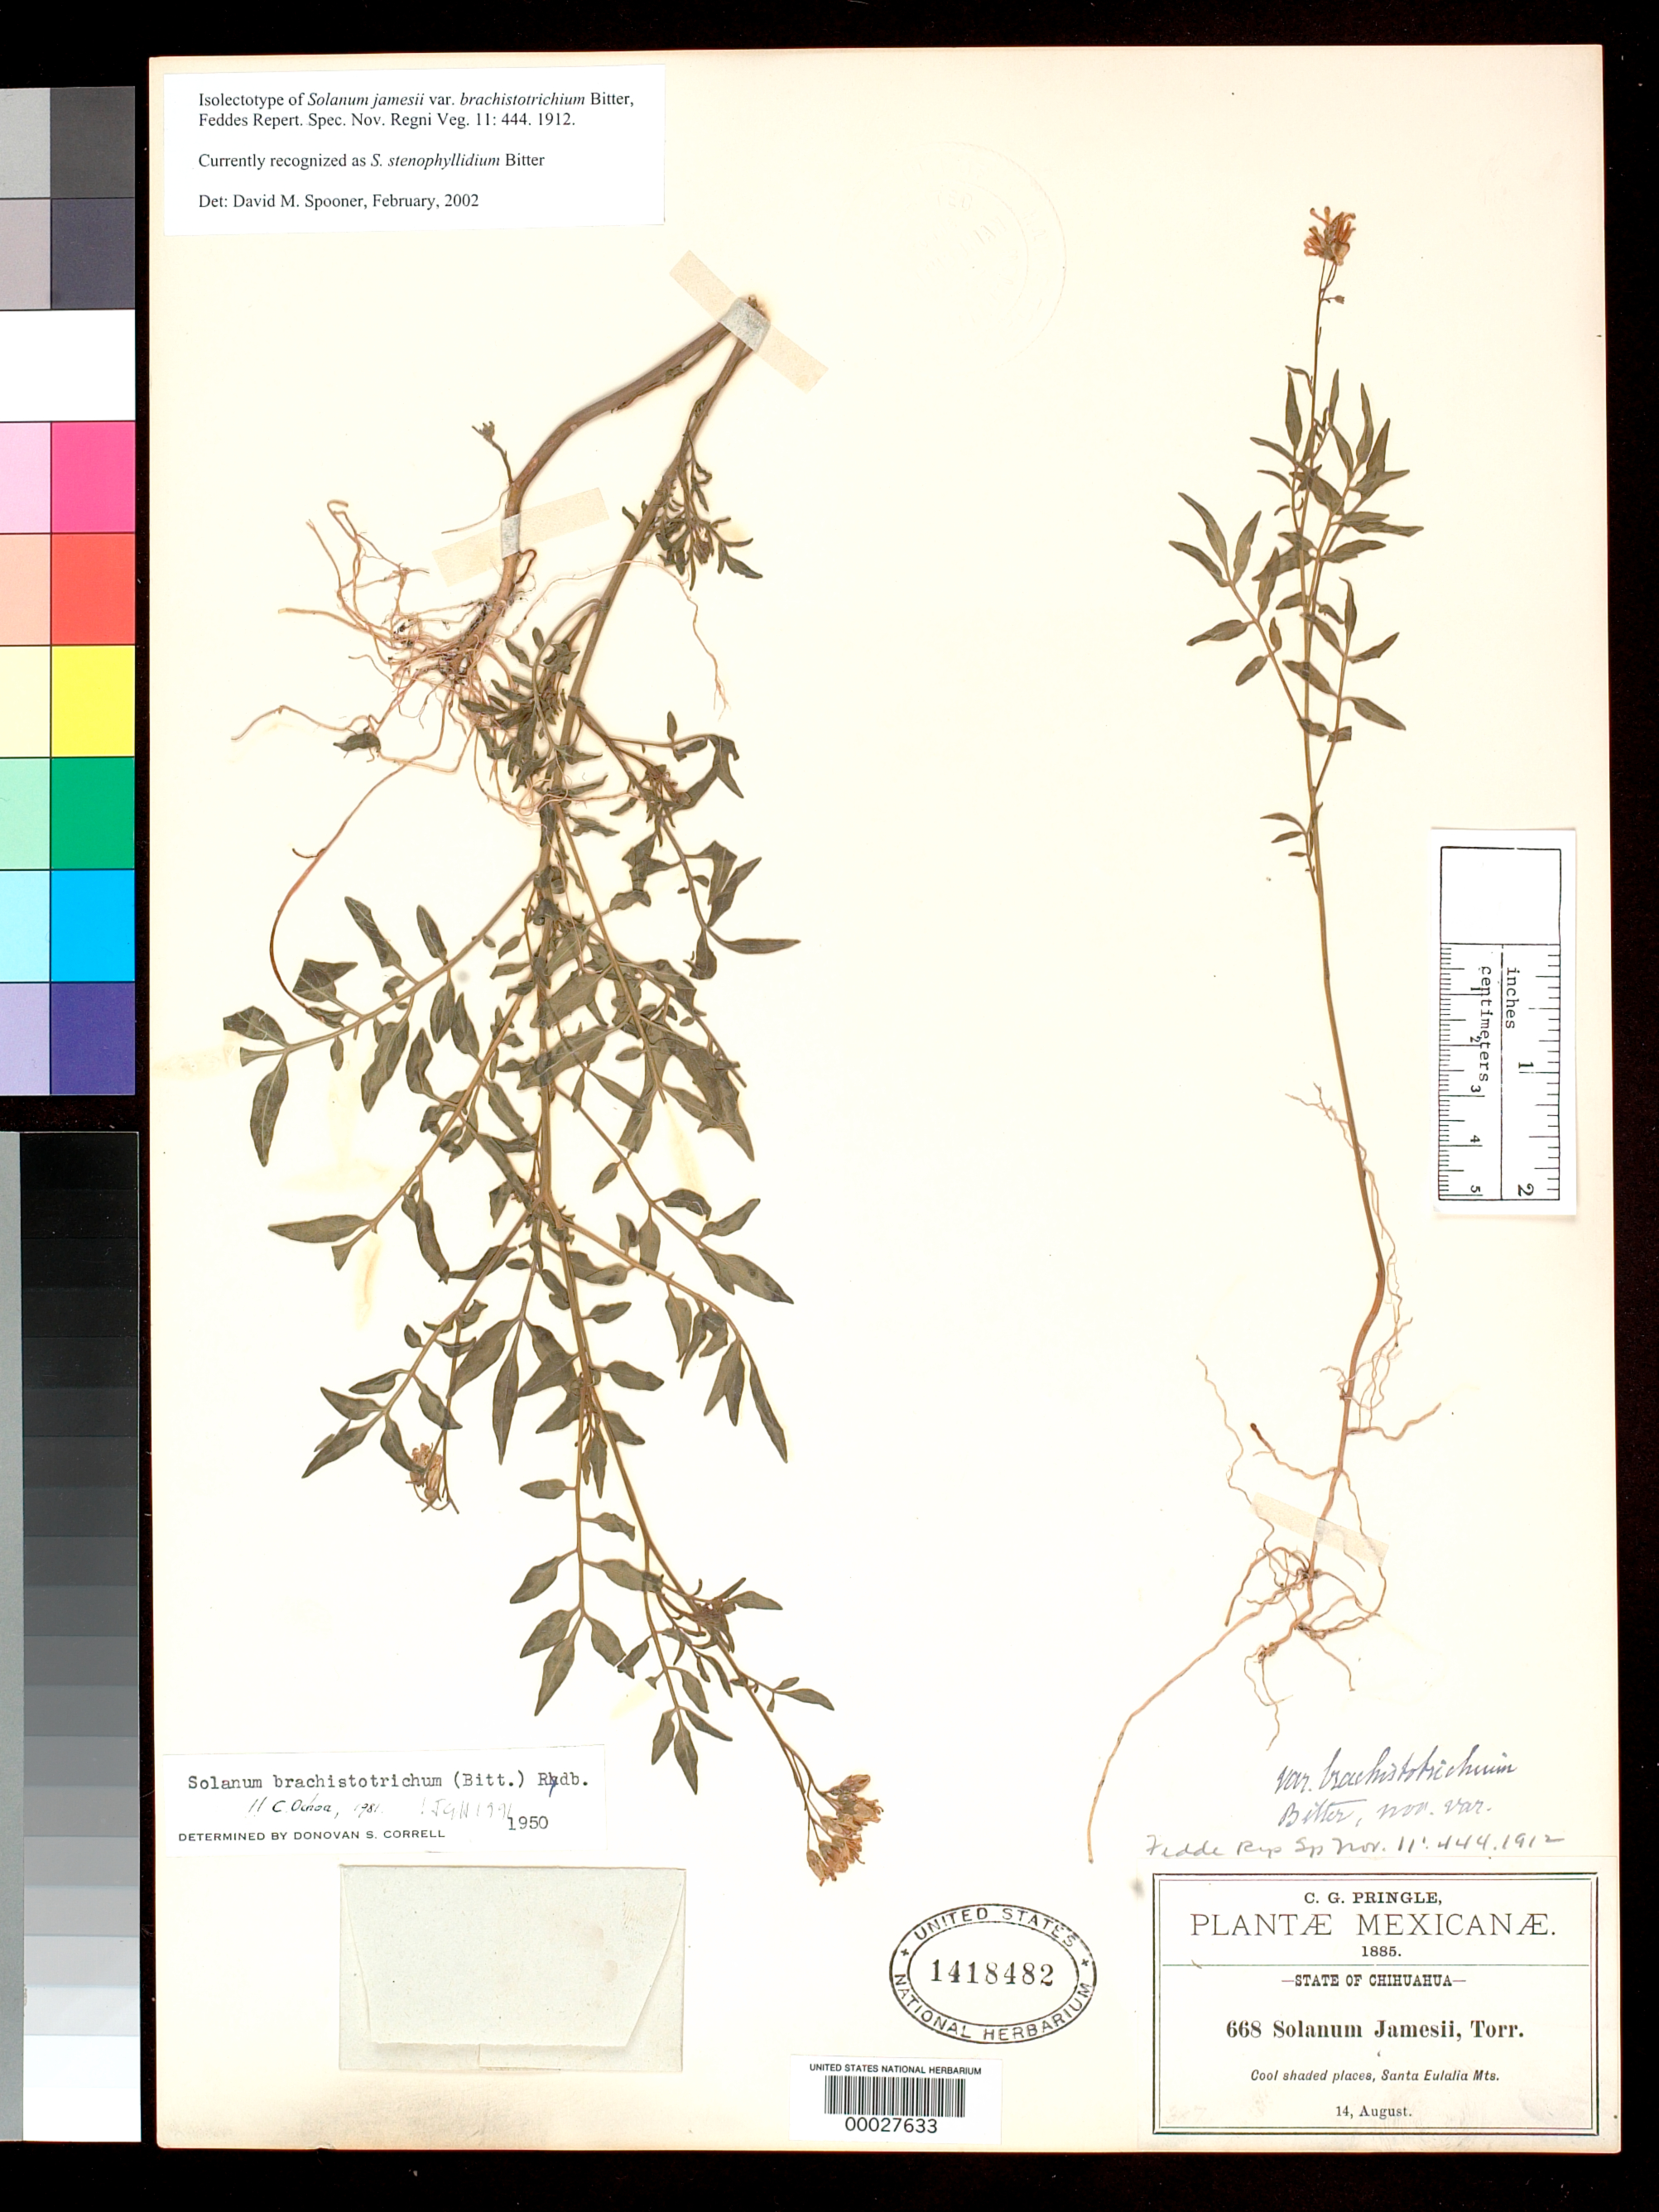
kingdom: Plantae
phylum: Tracheophyta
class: Magnoliopsida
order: Solanales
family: Solanaceae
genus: Solanum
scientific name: Solanum jamesii var. brachistotrichium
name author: Bitter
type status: Isosyntype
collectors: C. G. Pringle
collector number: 668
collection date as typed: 14 Aug 1885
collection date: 1885-08-14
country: Mexico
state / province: Chihuahua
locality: Santa Eulalia Mts.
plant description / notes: Note: 1 collection number & 2 herbaria cited in protologue.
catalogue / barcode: US 1418482